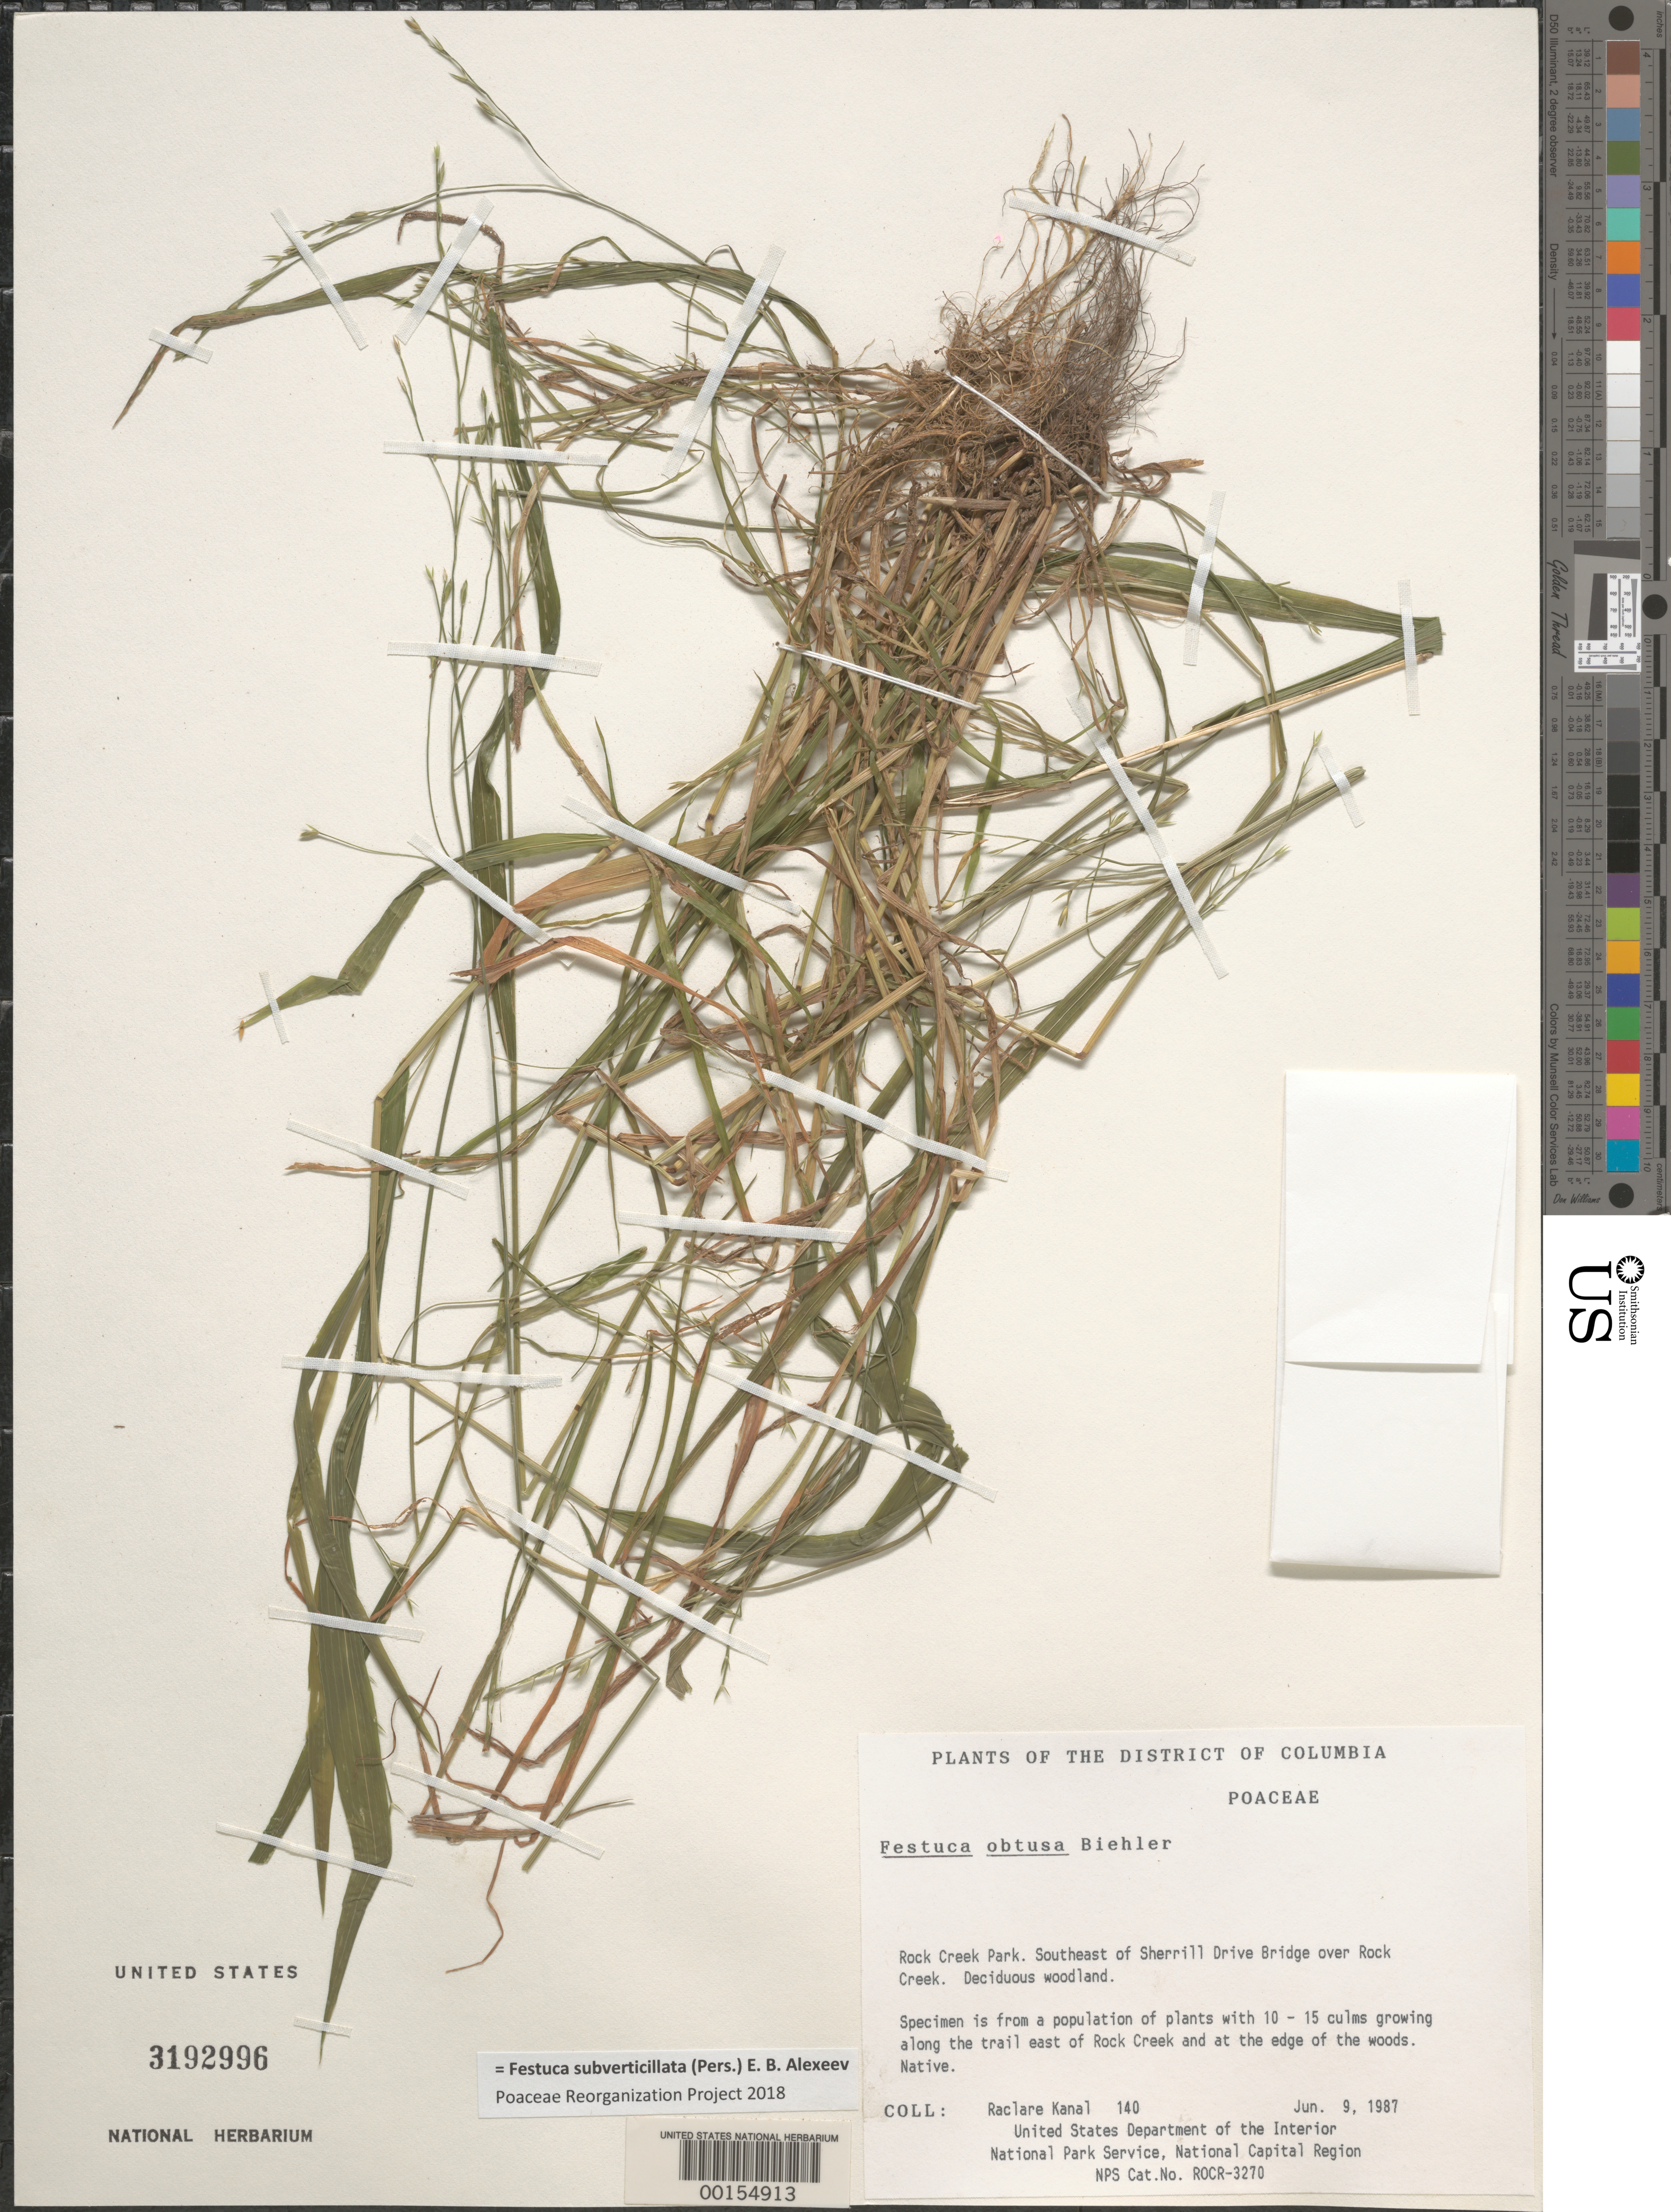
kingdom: Plantae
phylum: Tracheophyta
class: Liliopsida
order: Poales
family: Poaceae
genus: Festuca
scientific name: Festuca subverticillata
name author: (Pers.) E.B. Alexeev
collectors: R. Kanal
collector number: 140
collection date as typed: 09 Jun 1987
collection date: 1987-06-09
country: United States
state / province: District of Columbia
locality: Rock Creek Park, SE of Sherrill Drive Bridge over Rock Creek Rock Creek Park and Vicinity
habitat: Deciduous woodland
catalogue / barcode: US 3192996